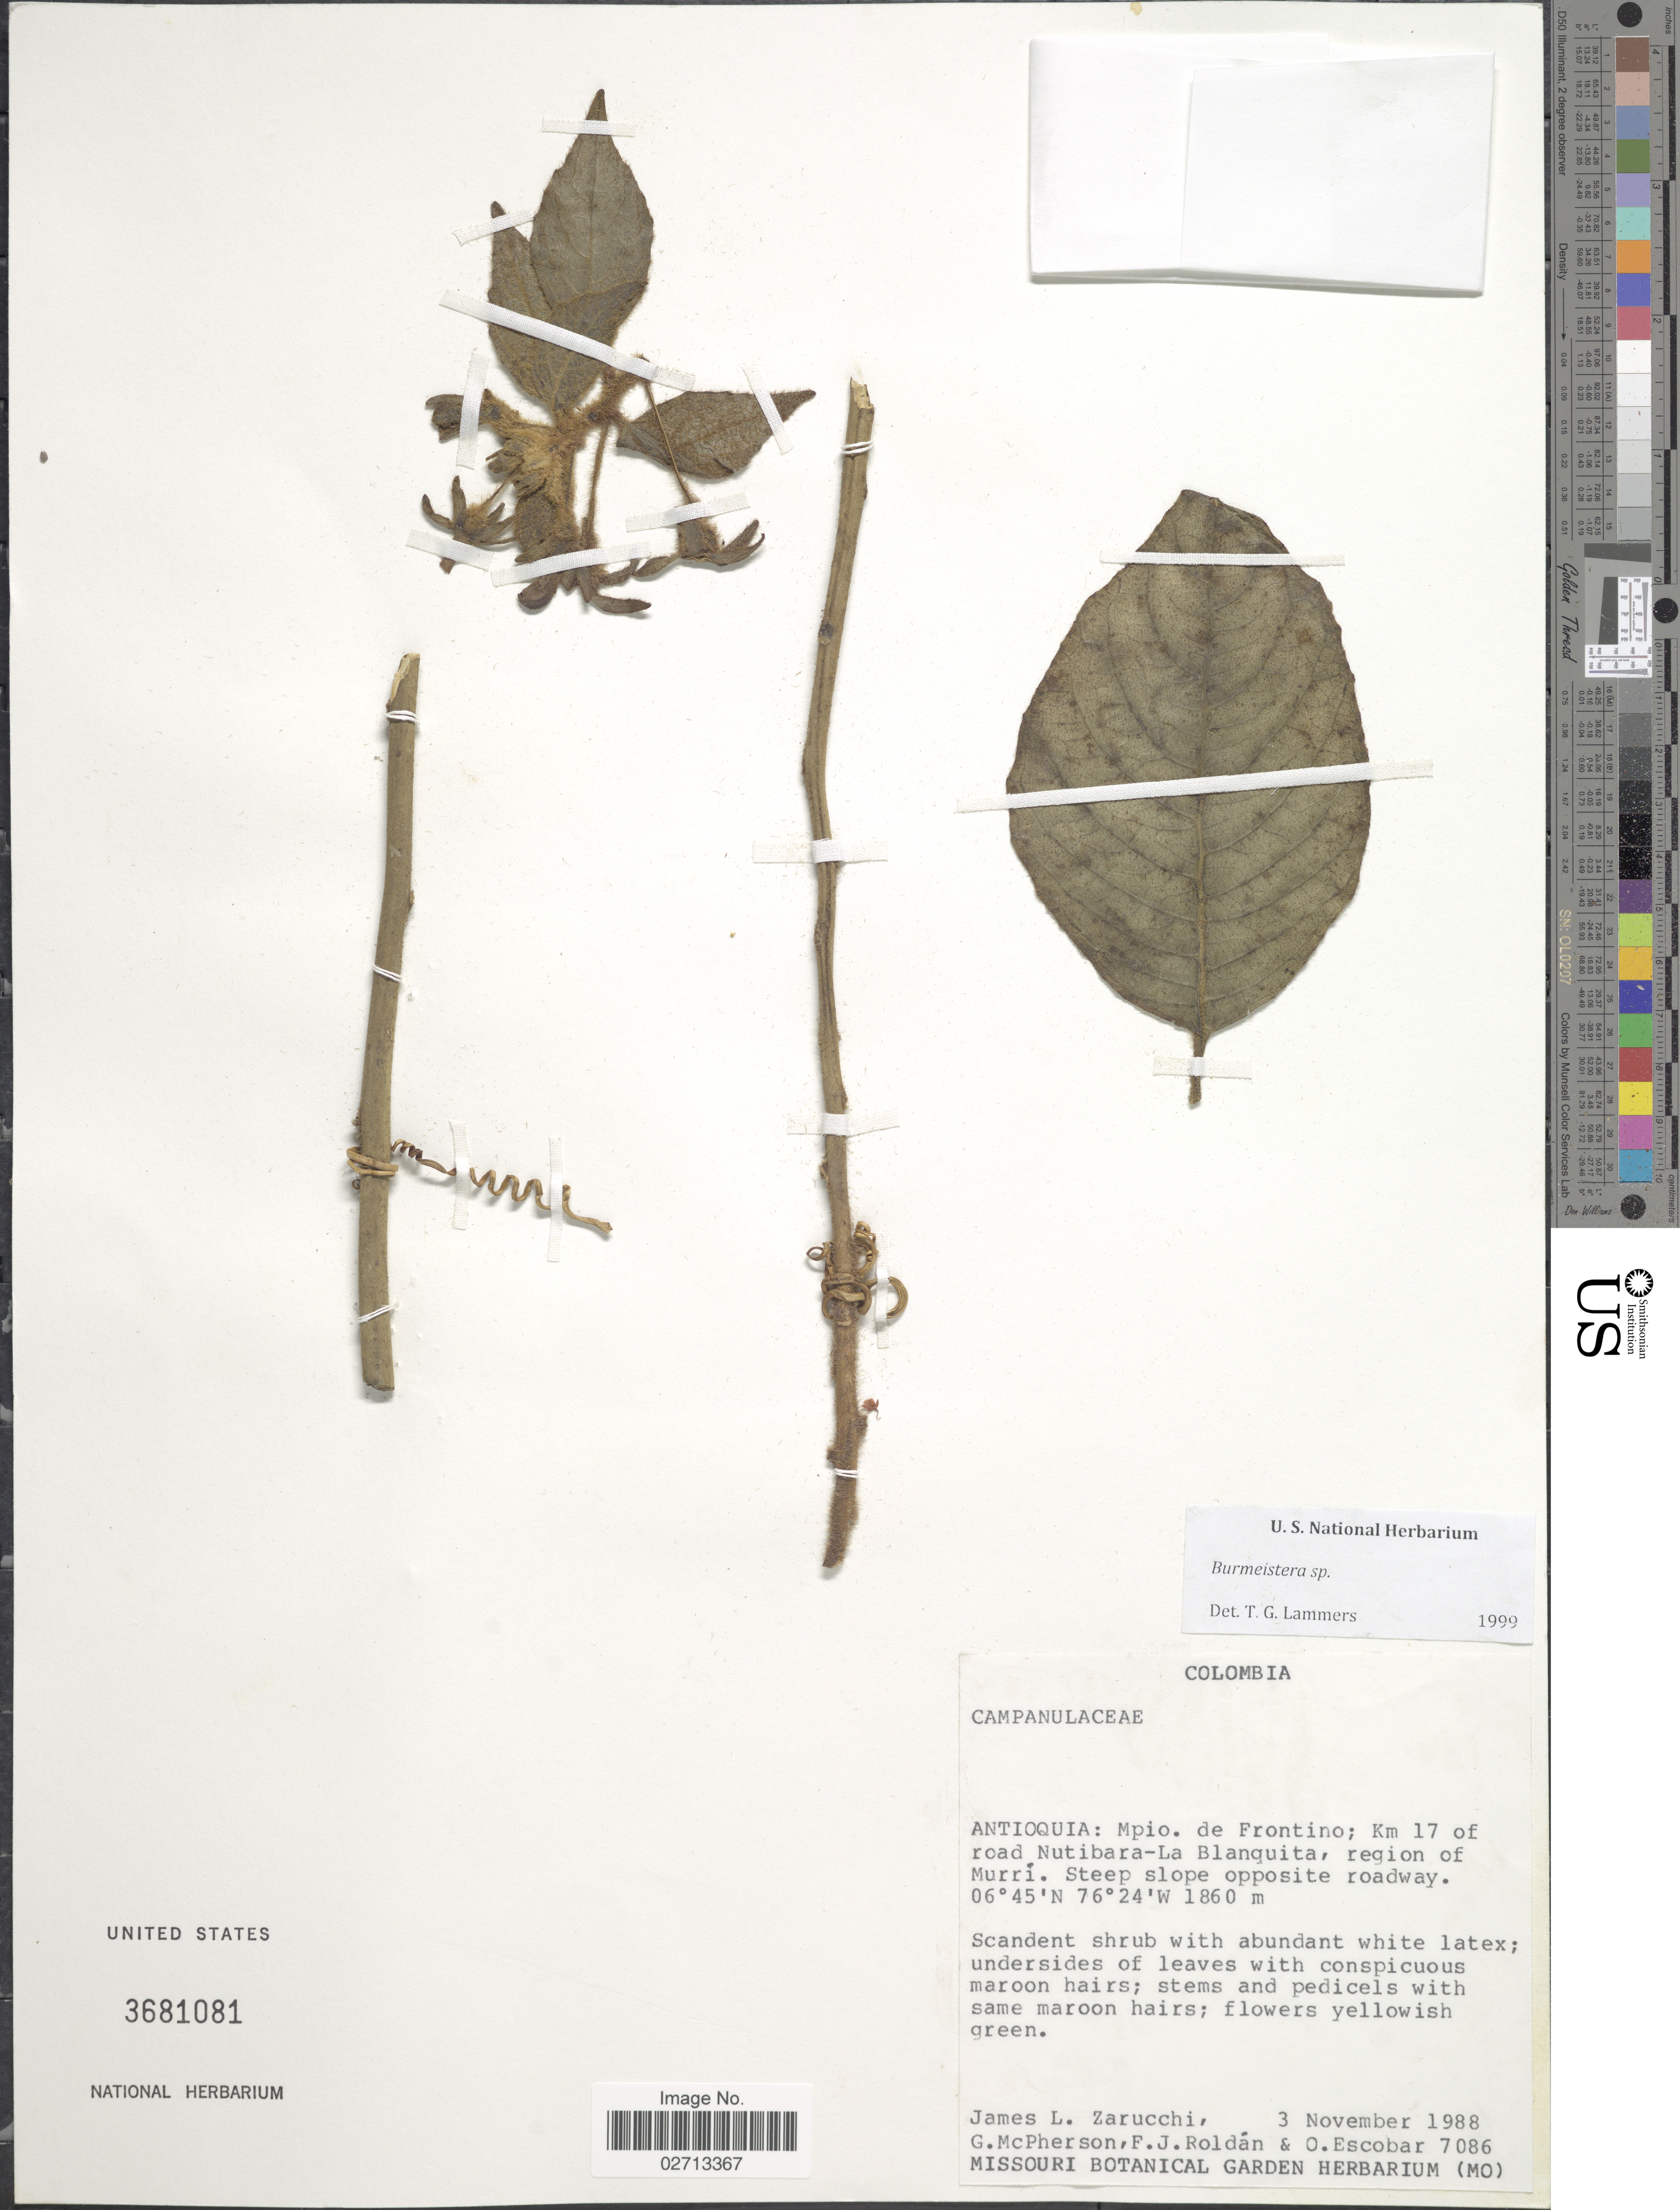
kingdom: Plantae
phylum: Tracheophyta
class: Magnoliopsida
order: Asterales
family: Campanulaceae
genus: Burmeistera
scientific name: Burmeistera sp.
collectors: J. L. Zarucchi, G. McPherson, F. J. Roldán & O. Escobar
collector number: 7086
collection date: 1988-11-03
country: Colombia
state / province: Antioquia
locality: Mpio. de Frontino; Km 17 of road Nutibara-La Blanquita, region of Murrí.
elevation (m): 1860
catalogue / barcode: US 3681081